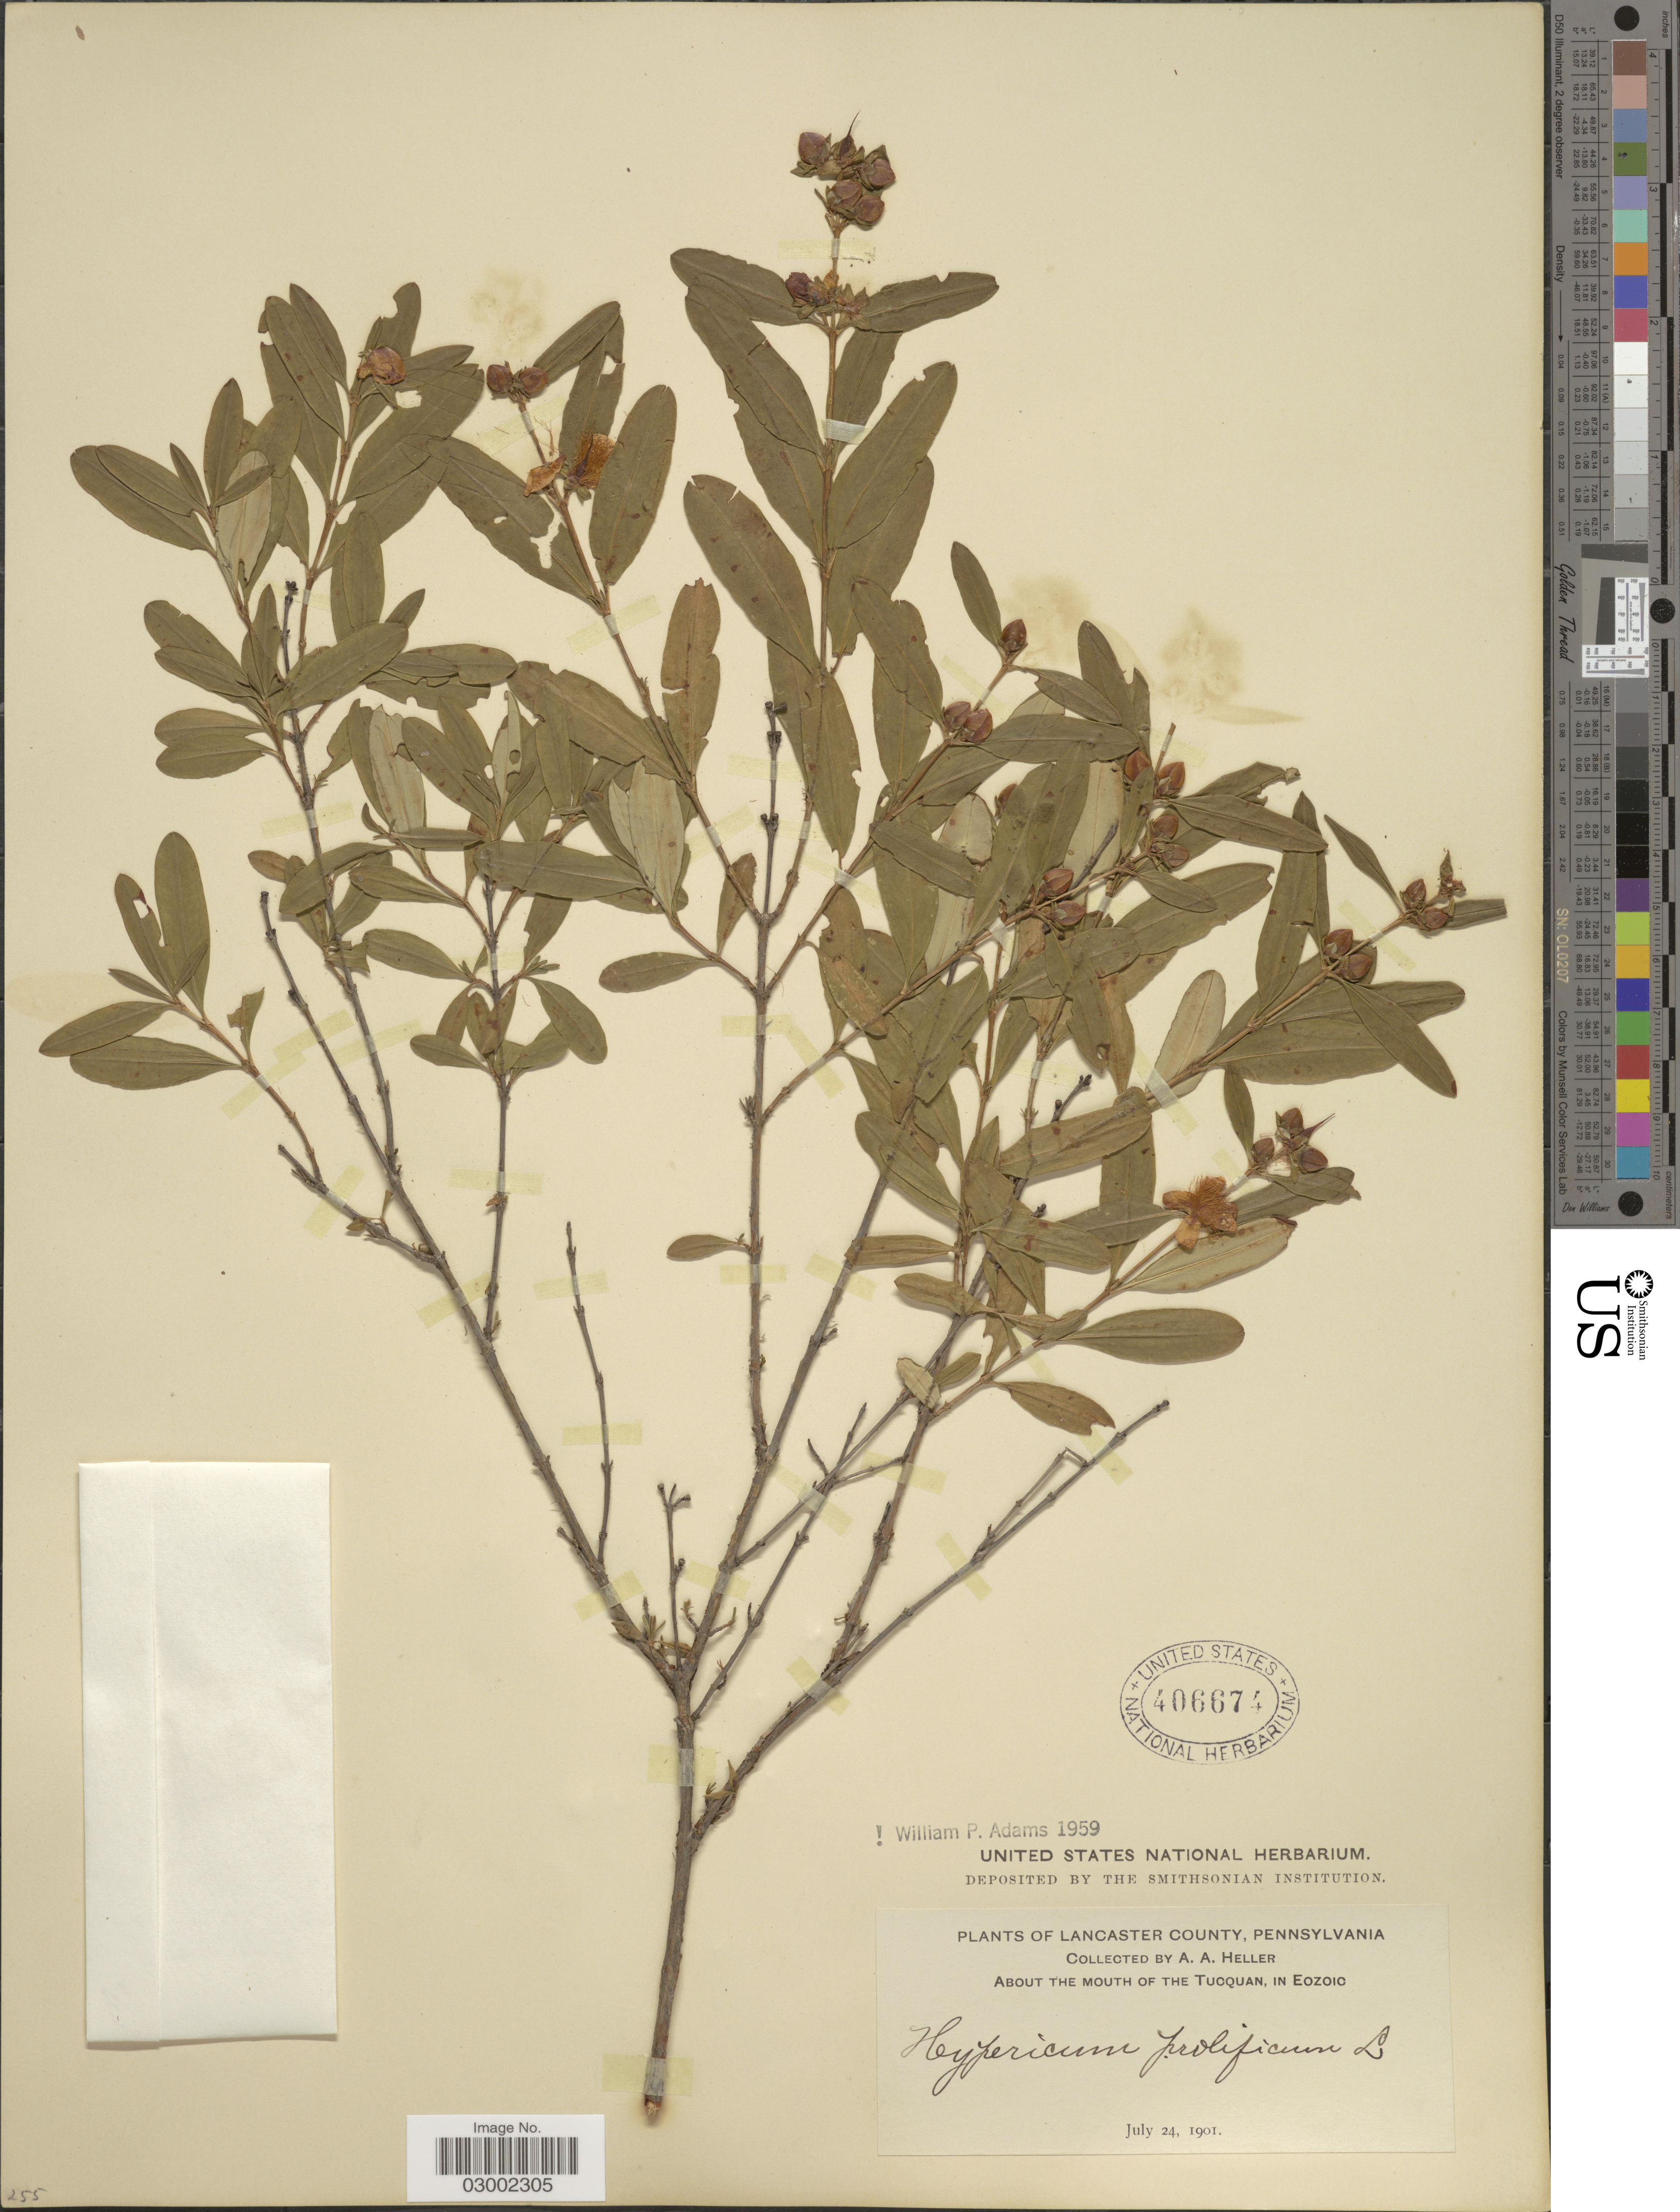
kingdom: Plantae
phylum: Tracheophyta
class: Magnoliopsida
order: Malpighiales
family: Hypericaceae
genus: Hypericum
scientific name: Hypericum prolificum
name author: L.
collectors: A. A. Heller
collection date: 1901-07-24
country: United States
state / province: Pennsylvania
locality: Lancaster County. About the mouth of the Tucquan, in Eozoic.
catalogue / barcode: US 406674